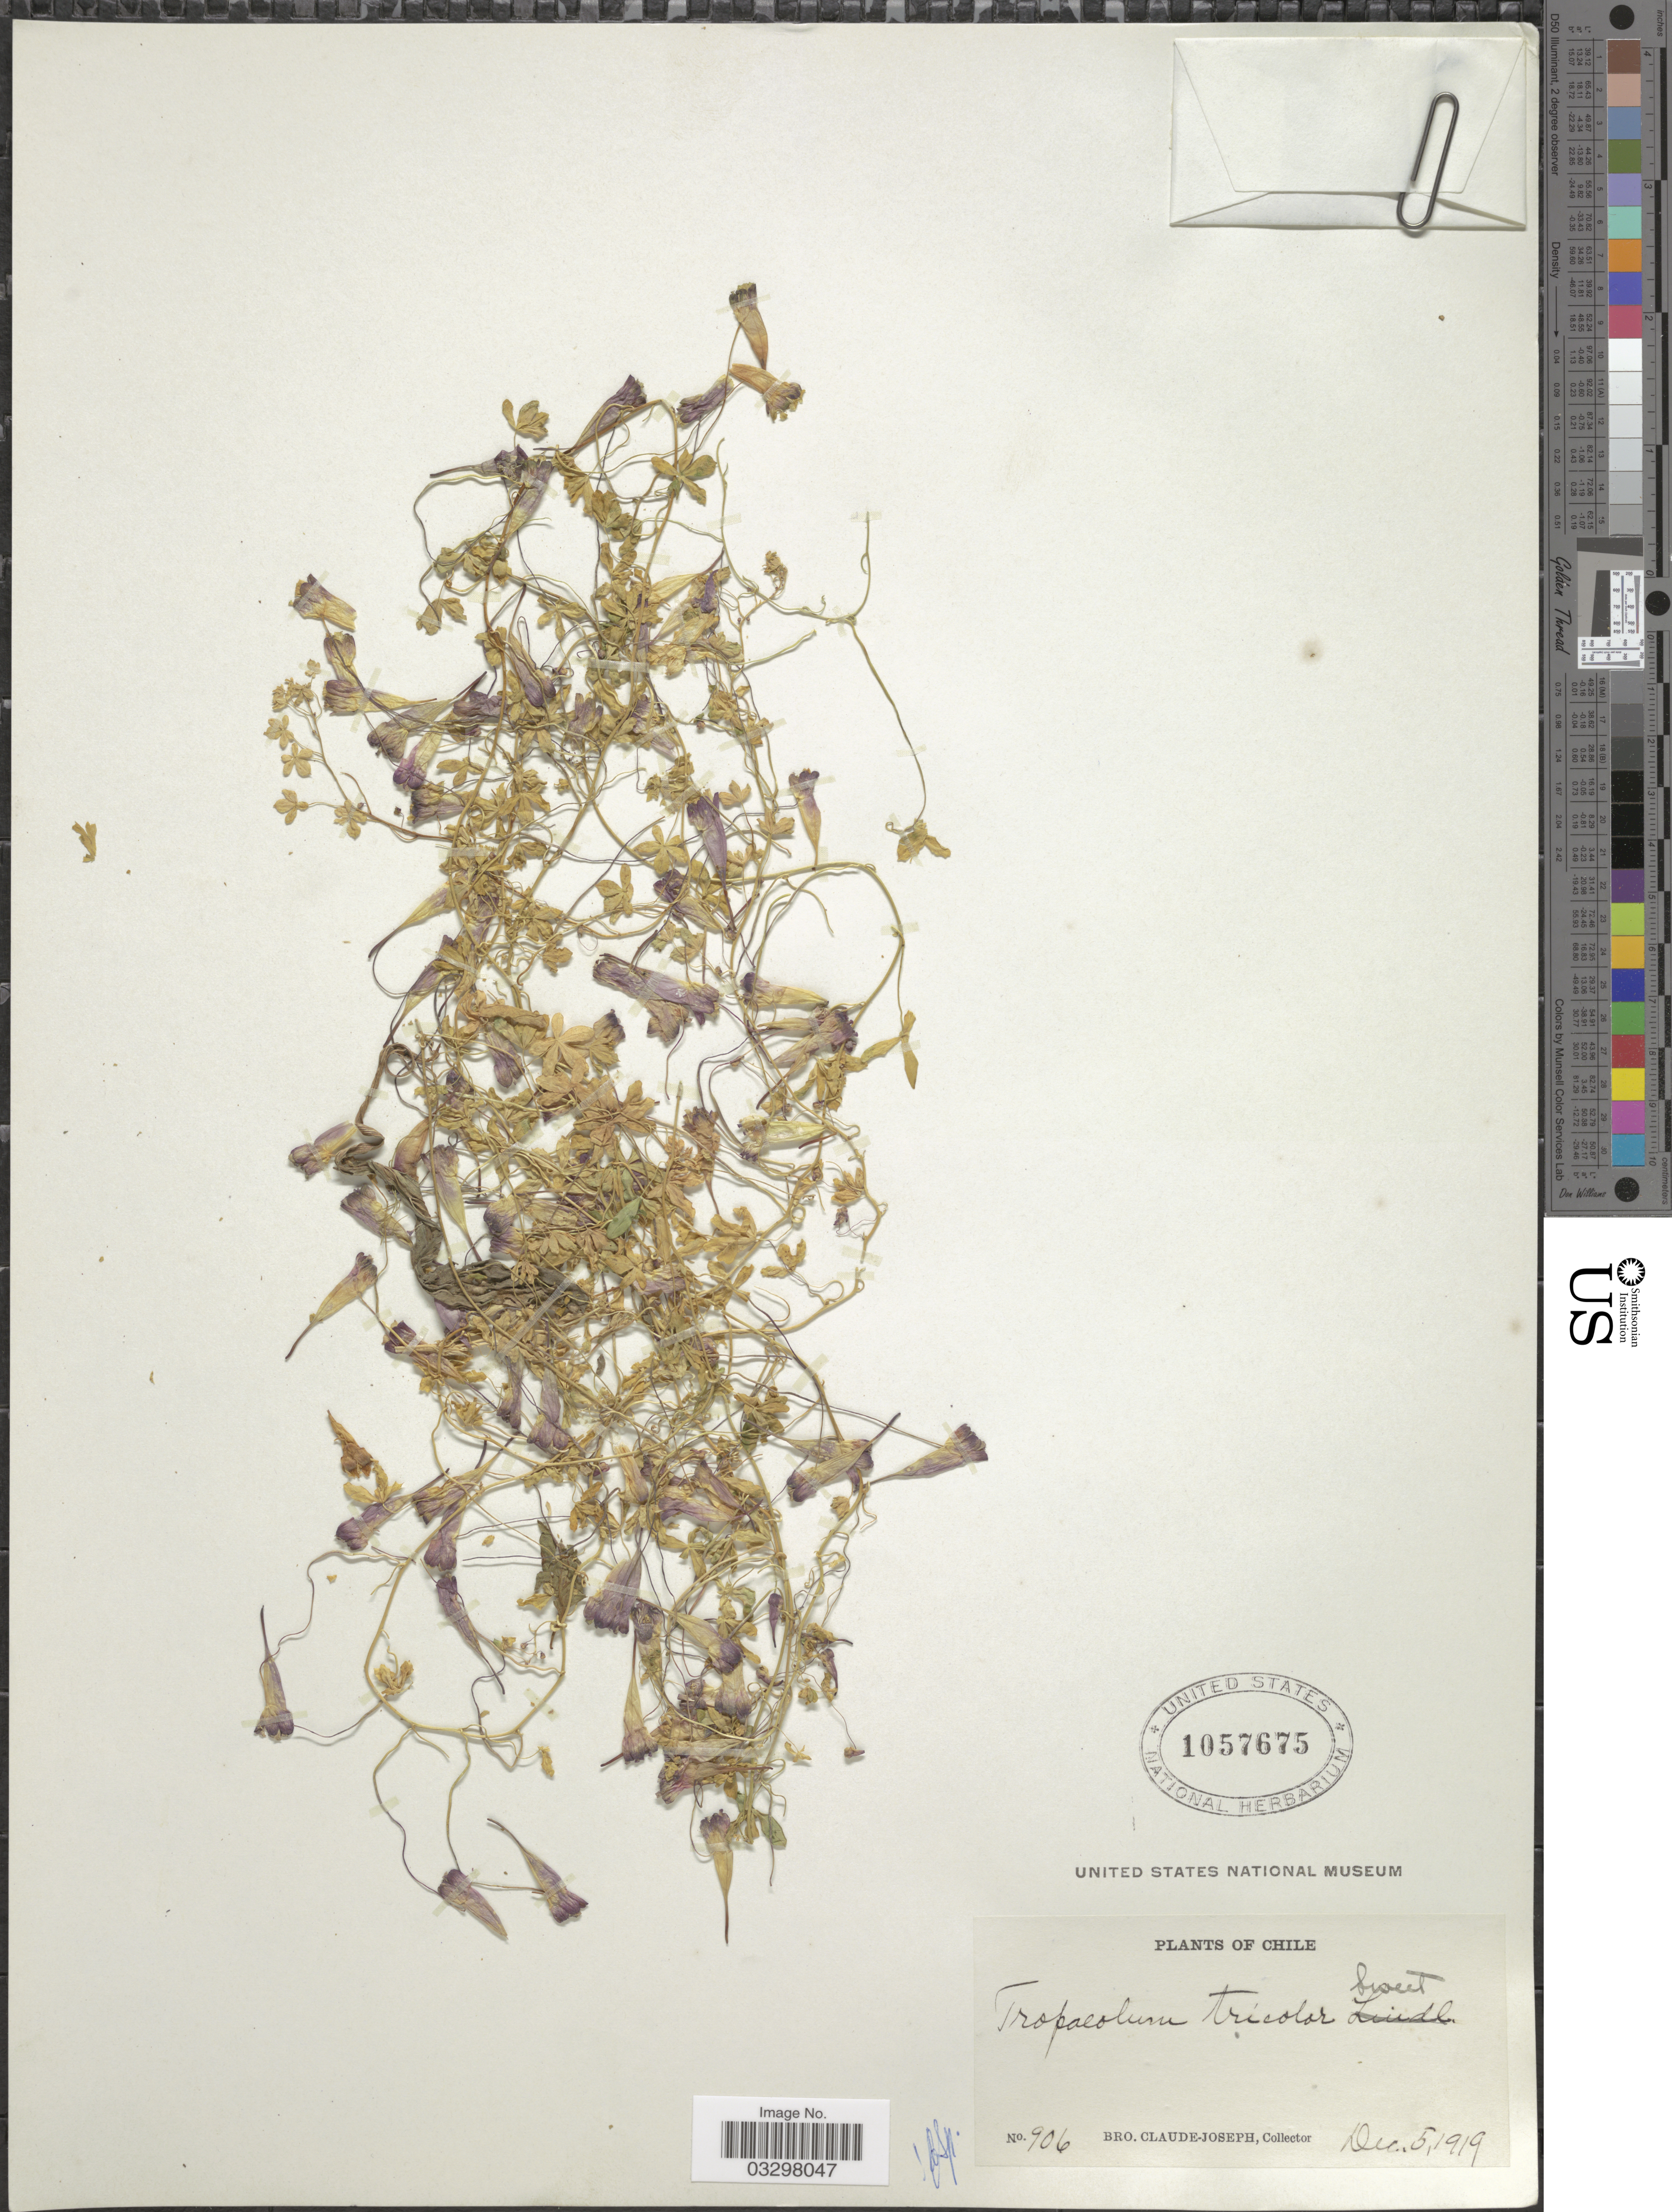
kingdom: Plantae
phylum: Tracheophyta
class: Magnoliopsida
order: Brassicales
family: Tropaeolaceae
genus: Tropaeolum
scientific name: Tropaeolum tricolor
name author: Sweet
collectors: Bro. Claude-Joseph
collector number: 906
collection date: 1919-12-05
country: Chile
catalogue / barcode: US 1057675